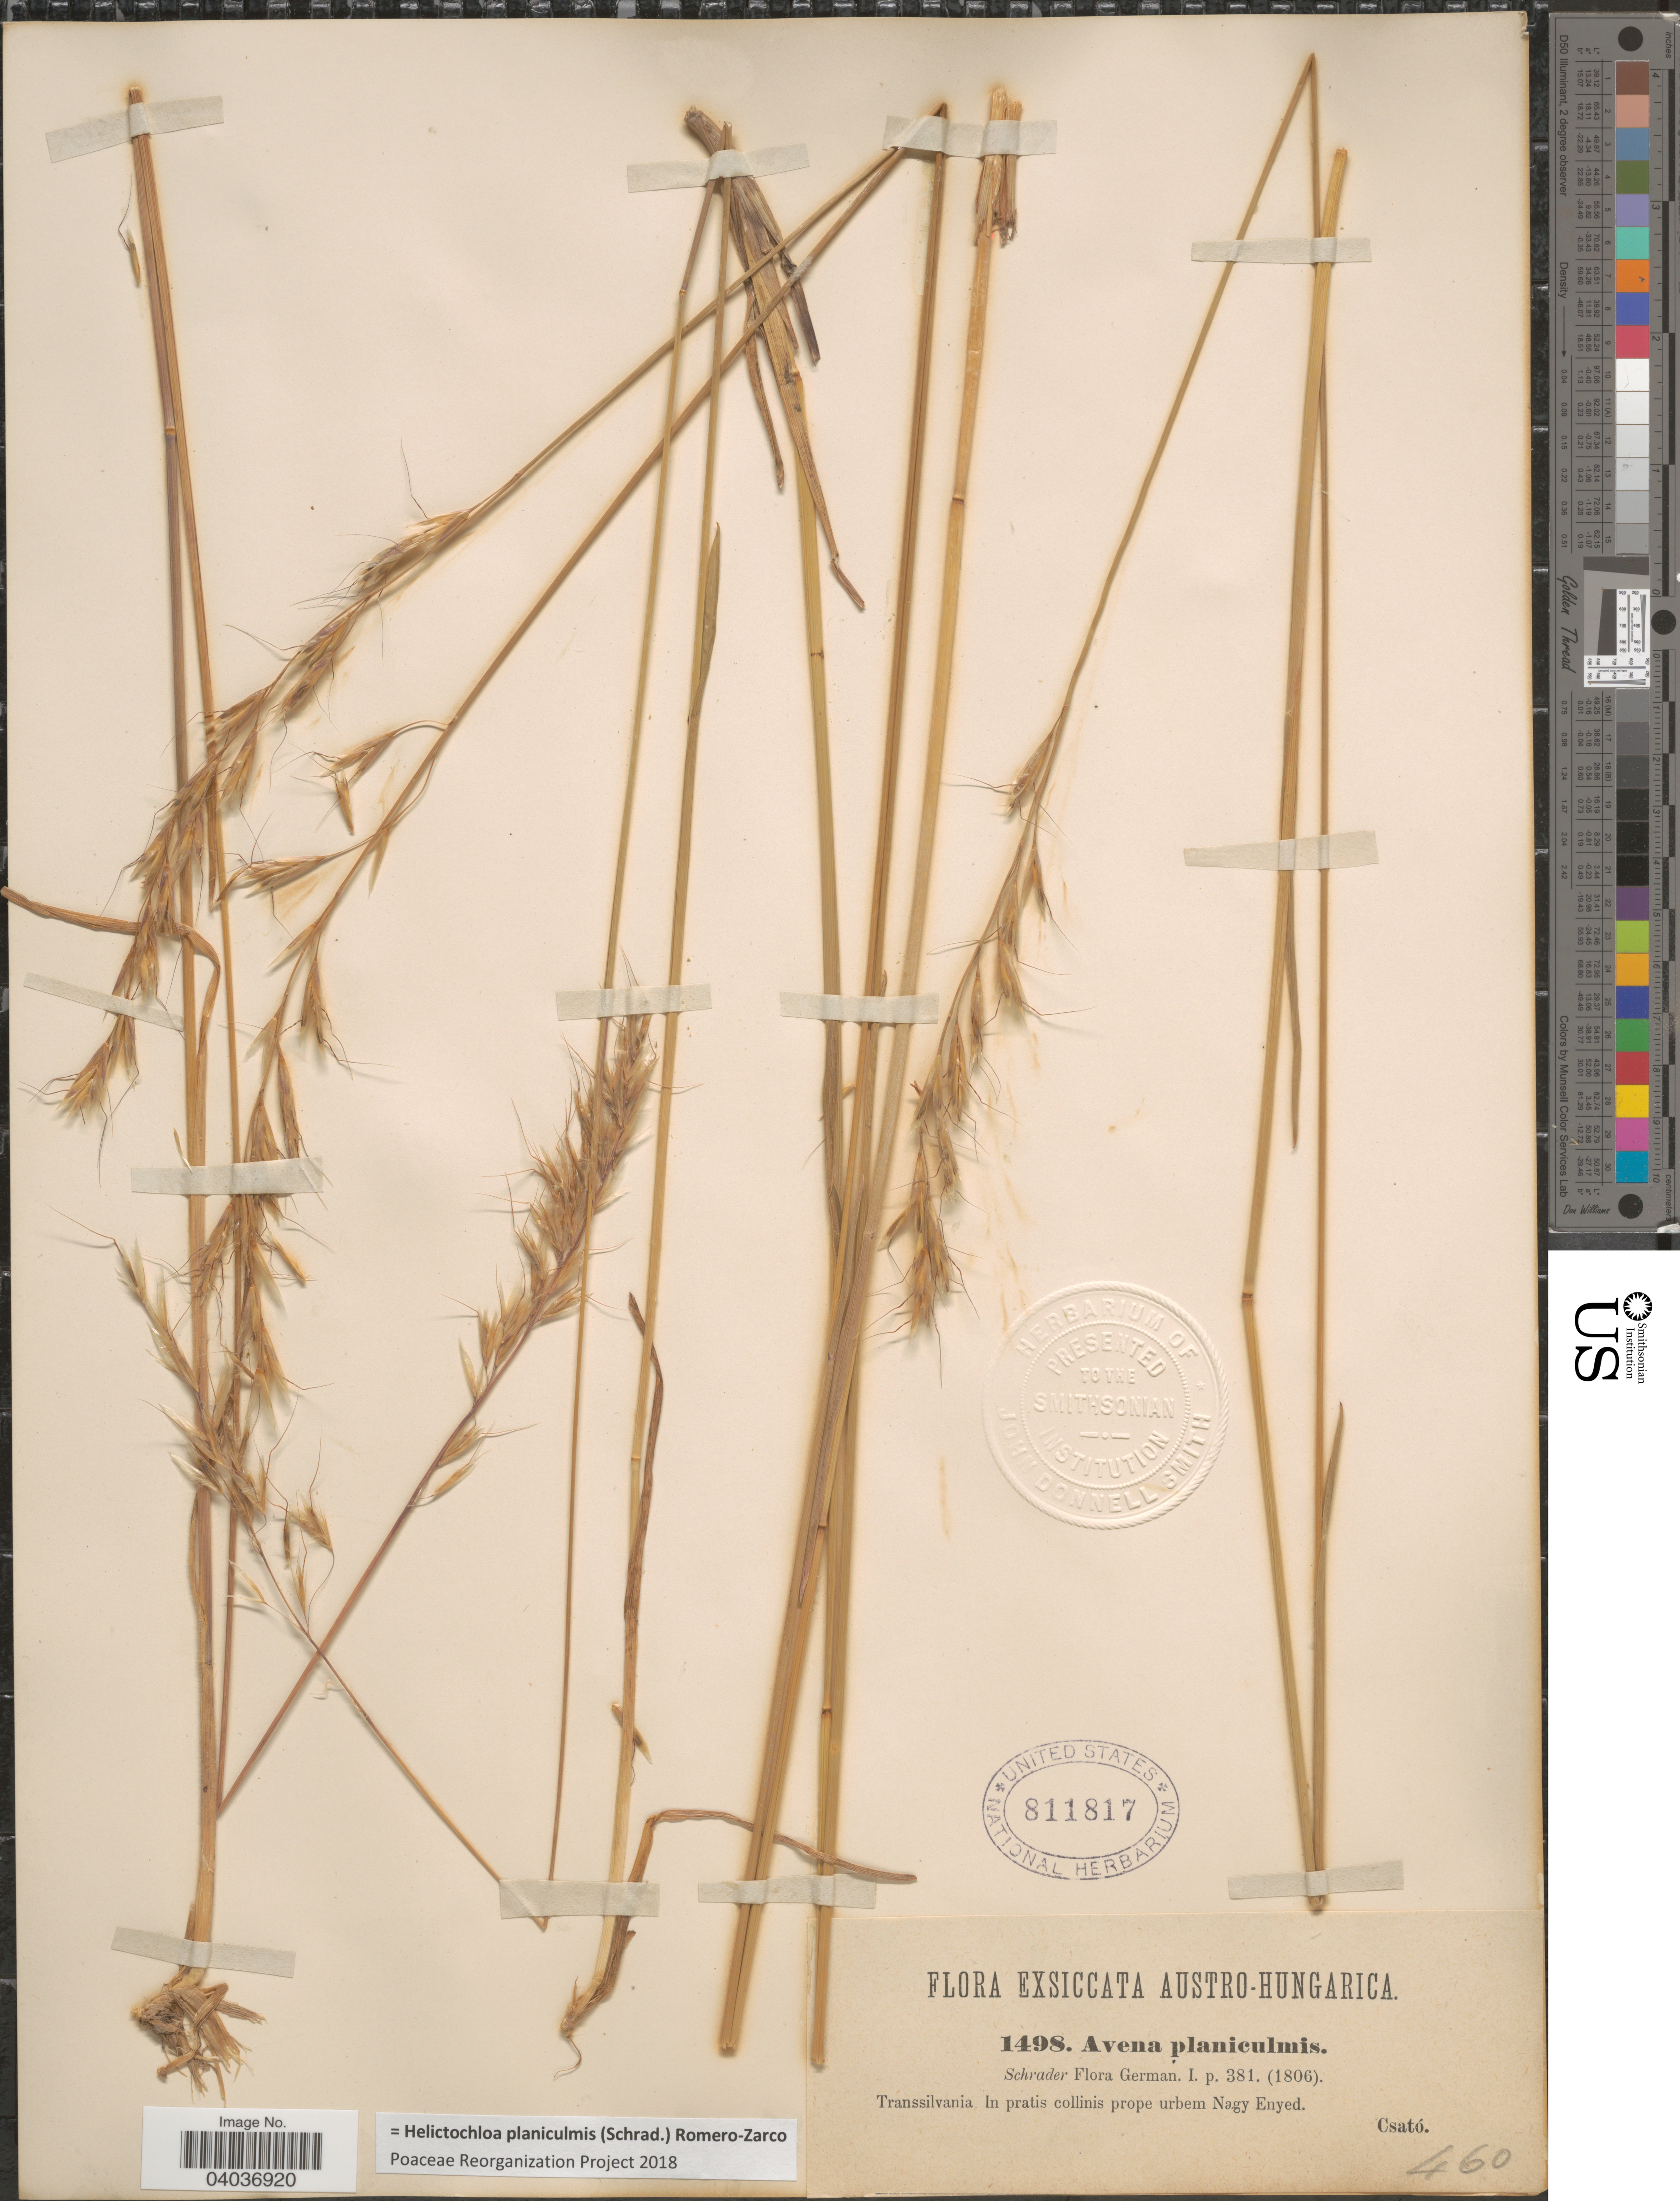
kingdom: Plantae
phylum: Tracheophyta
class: Liliopsida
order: Poales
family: Poaceae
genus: Helictochloa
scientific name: Helictochloa planiculmis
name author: (Schrad.) Romero Zarco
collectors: Csató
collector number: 1498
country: Romania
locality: Austro-Hungarica. Transsilvania. In pratis collinis prope urbem Nagy Enyed.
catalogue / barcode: US 811817